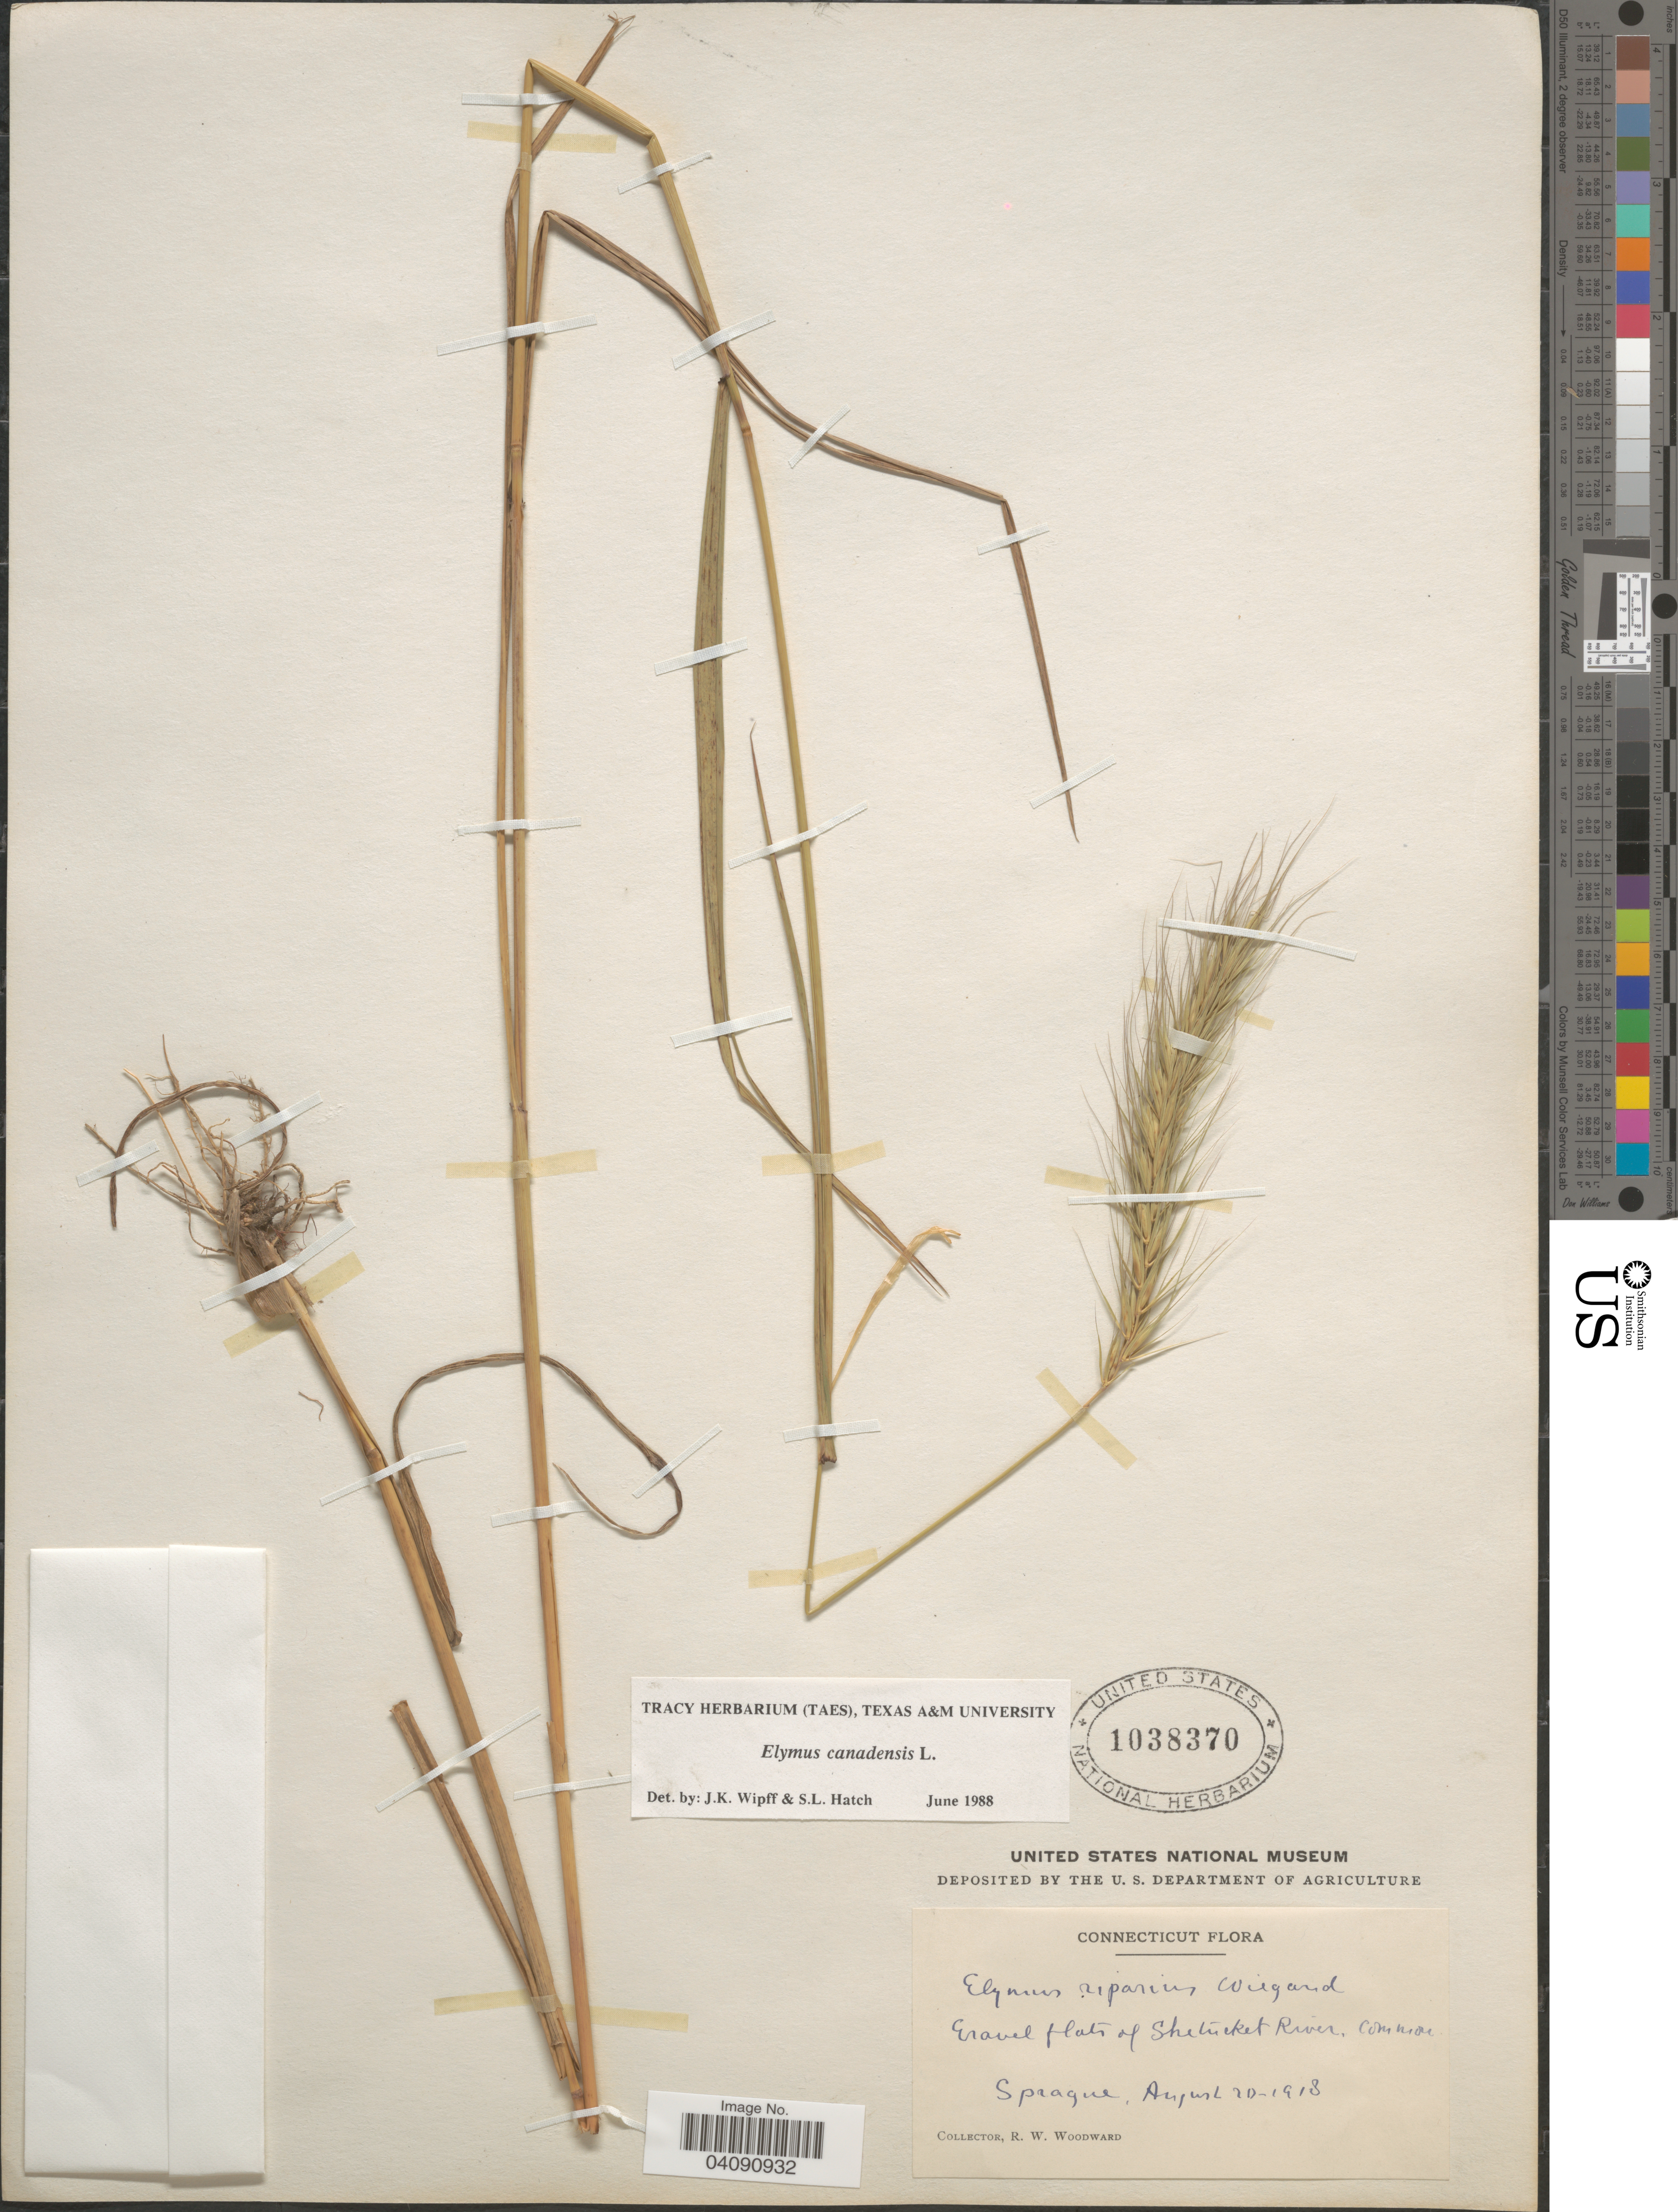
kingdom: Plantae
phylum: Tracheophyta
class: Liliopsida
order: Poales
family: Poaceae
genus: Elymus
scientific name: Elymus canadensis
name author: L.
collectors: R. Woodward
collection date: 1918-08-20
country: United States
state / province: Connecticut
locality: Gravel flats of Shetucket River. Sprague.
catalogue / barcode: US 1038370